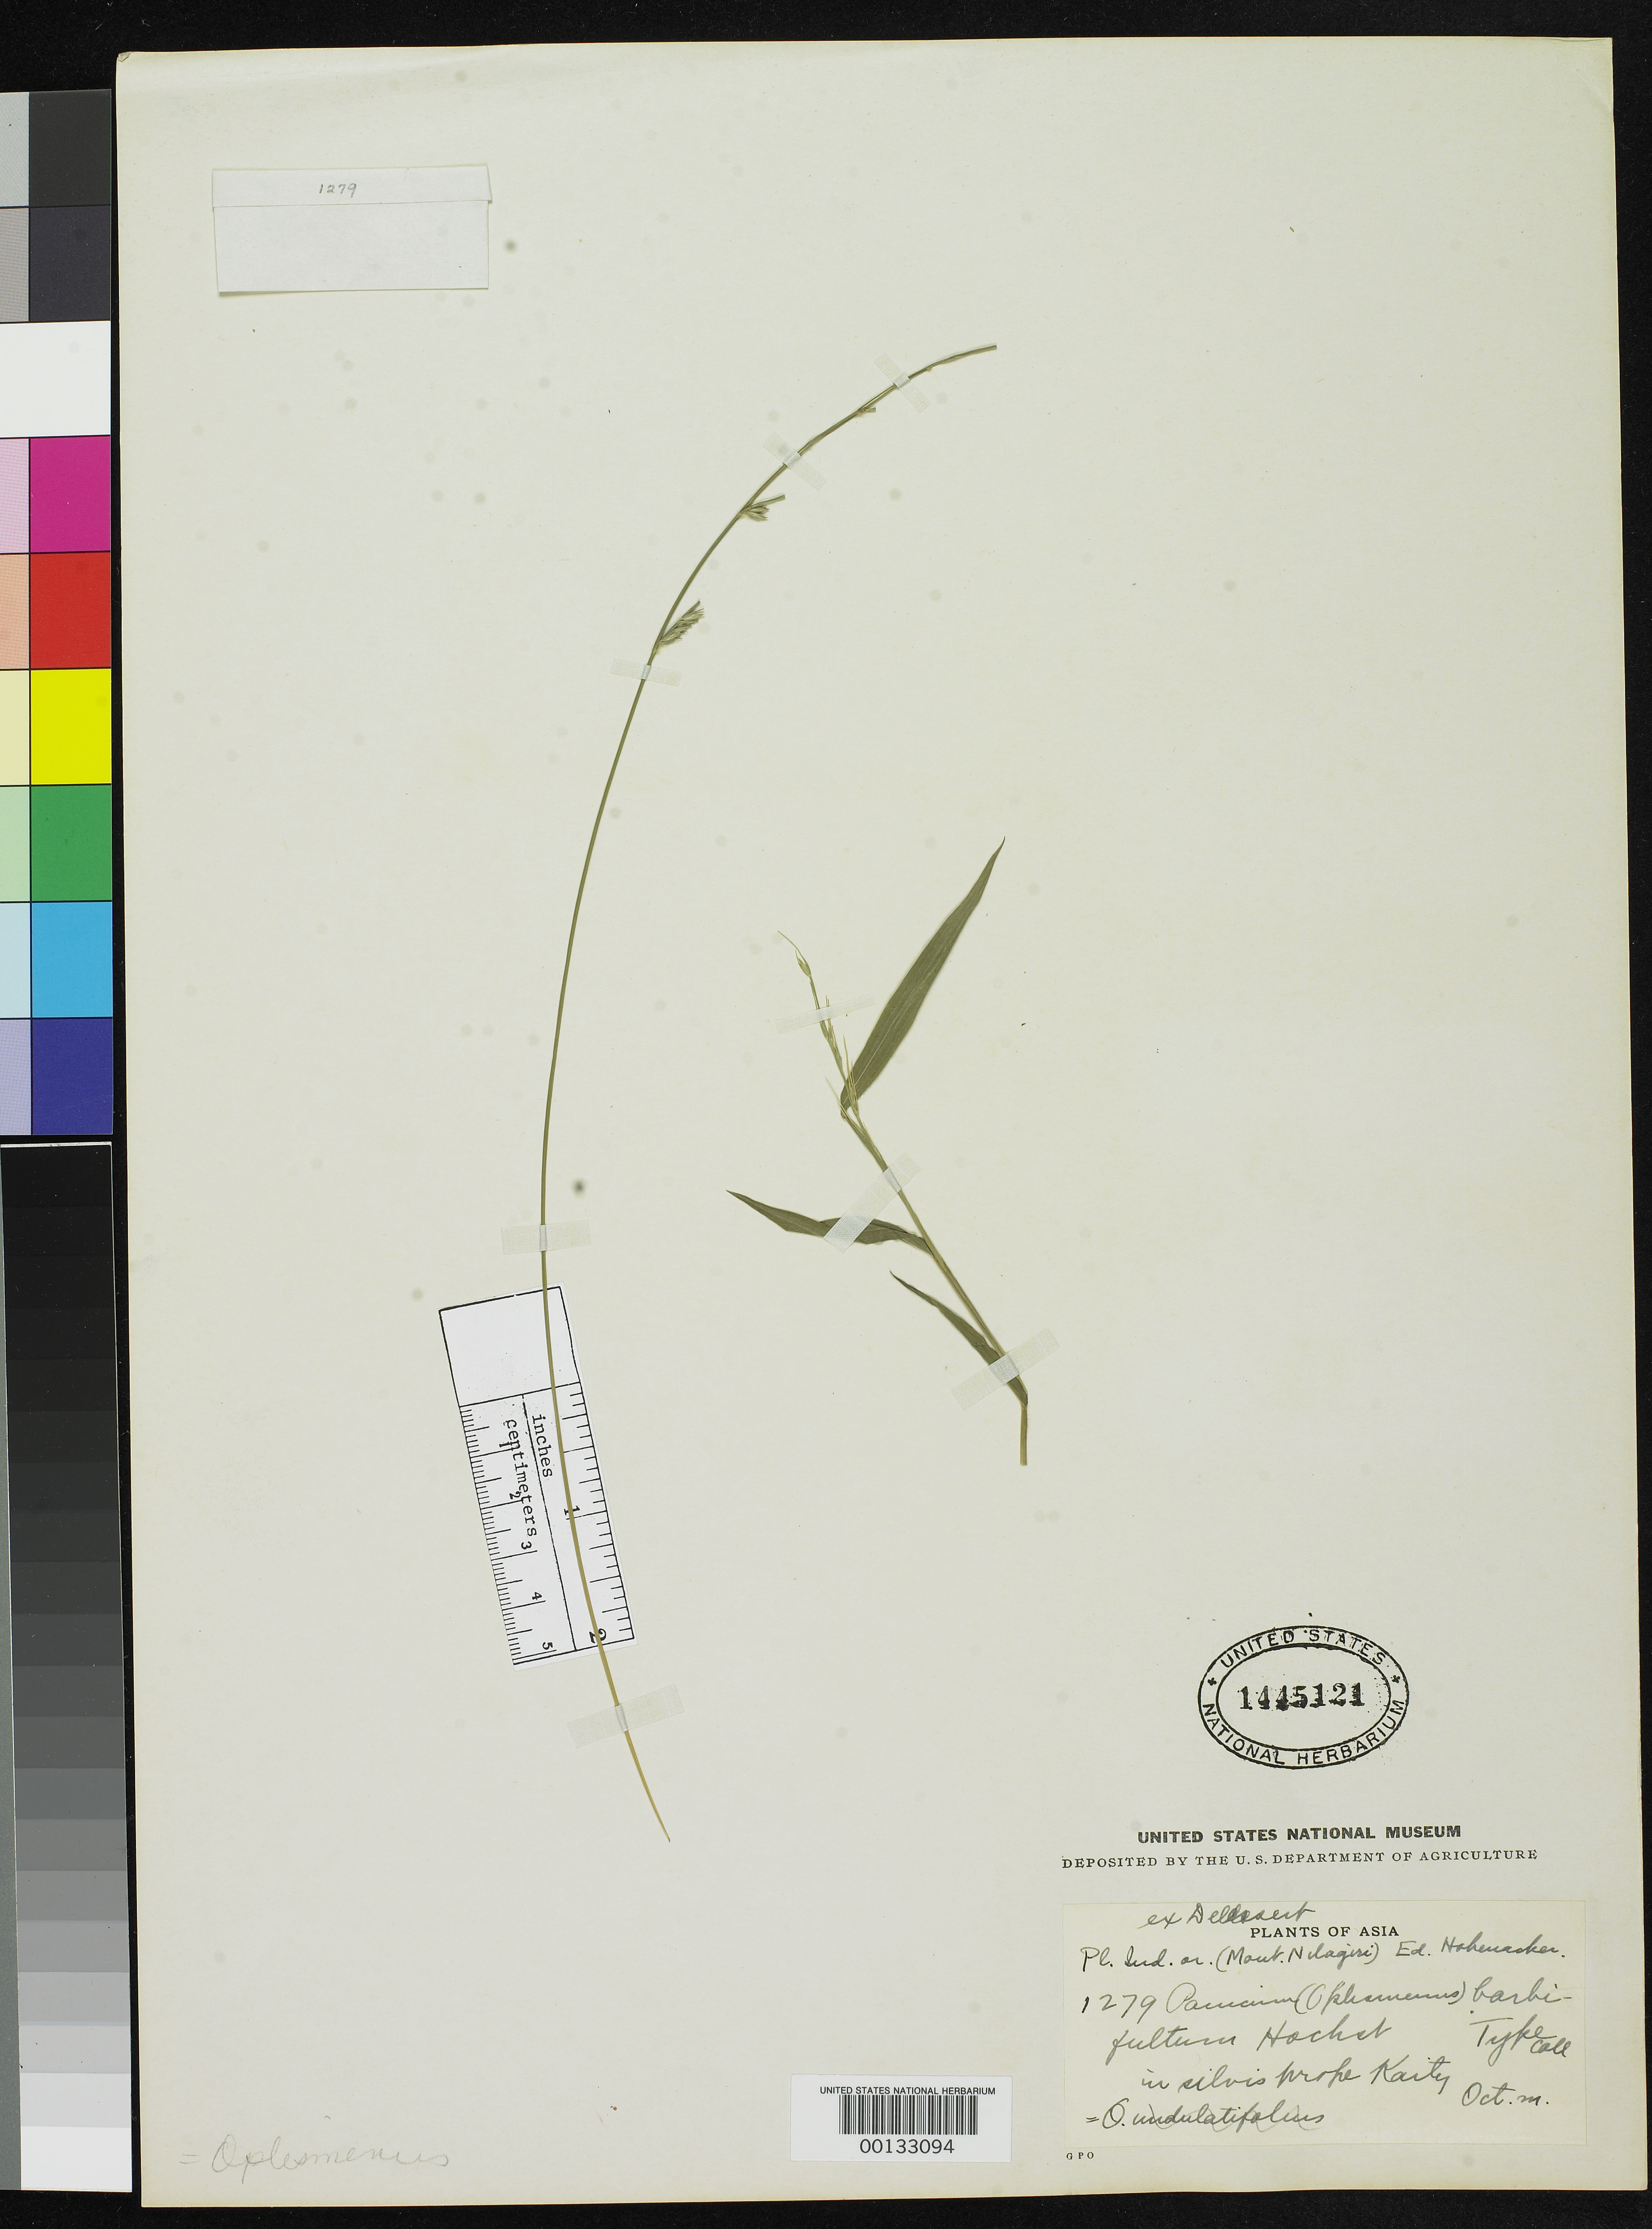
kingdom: Plantae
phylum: Tracheophyta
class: Liliopsida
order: Poales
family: Poaceae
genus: Panicum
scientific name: Panicum barbifultum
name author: Hochst. ex von Schlechtendsal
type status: Type Collection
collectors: Hohenacker herbarium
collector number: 1279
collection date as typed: Oct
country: India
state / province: Orissa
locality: Mt. Nilagiri near Kaity.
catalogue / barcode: US 1445121